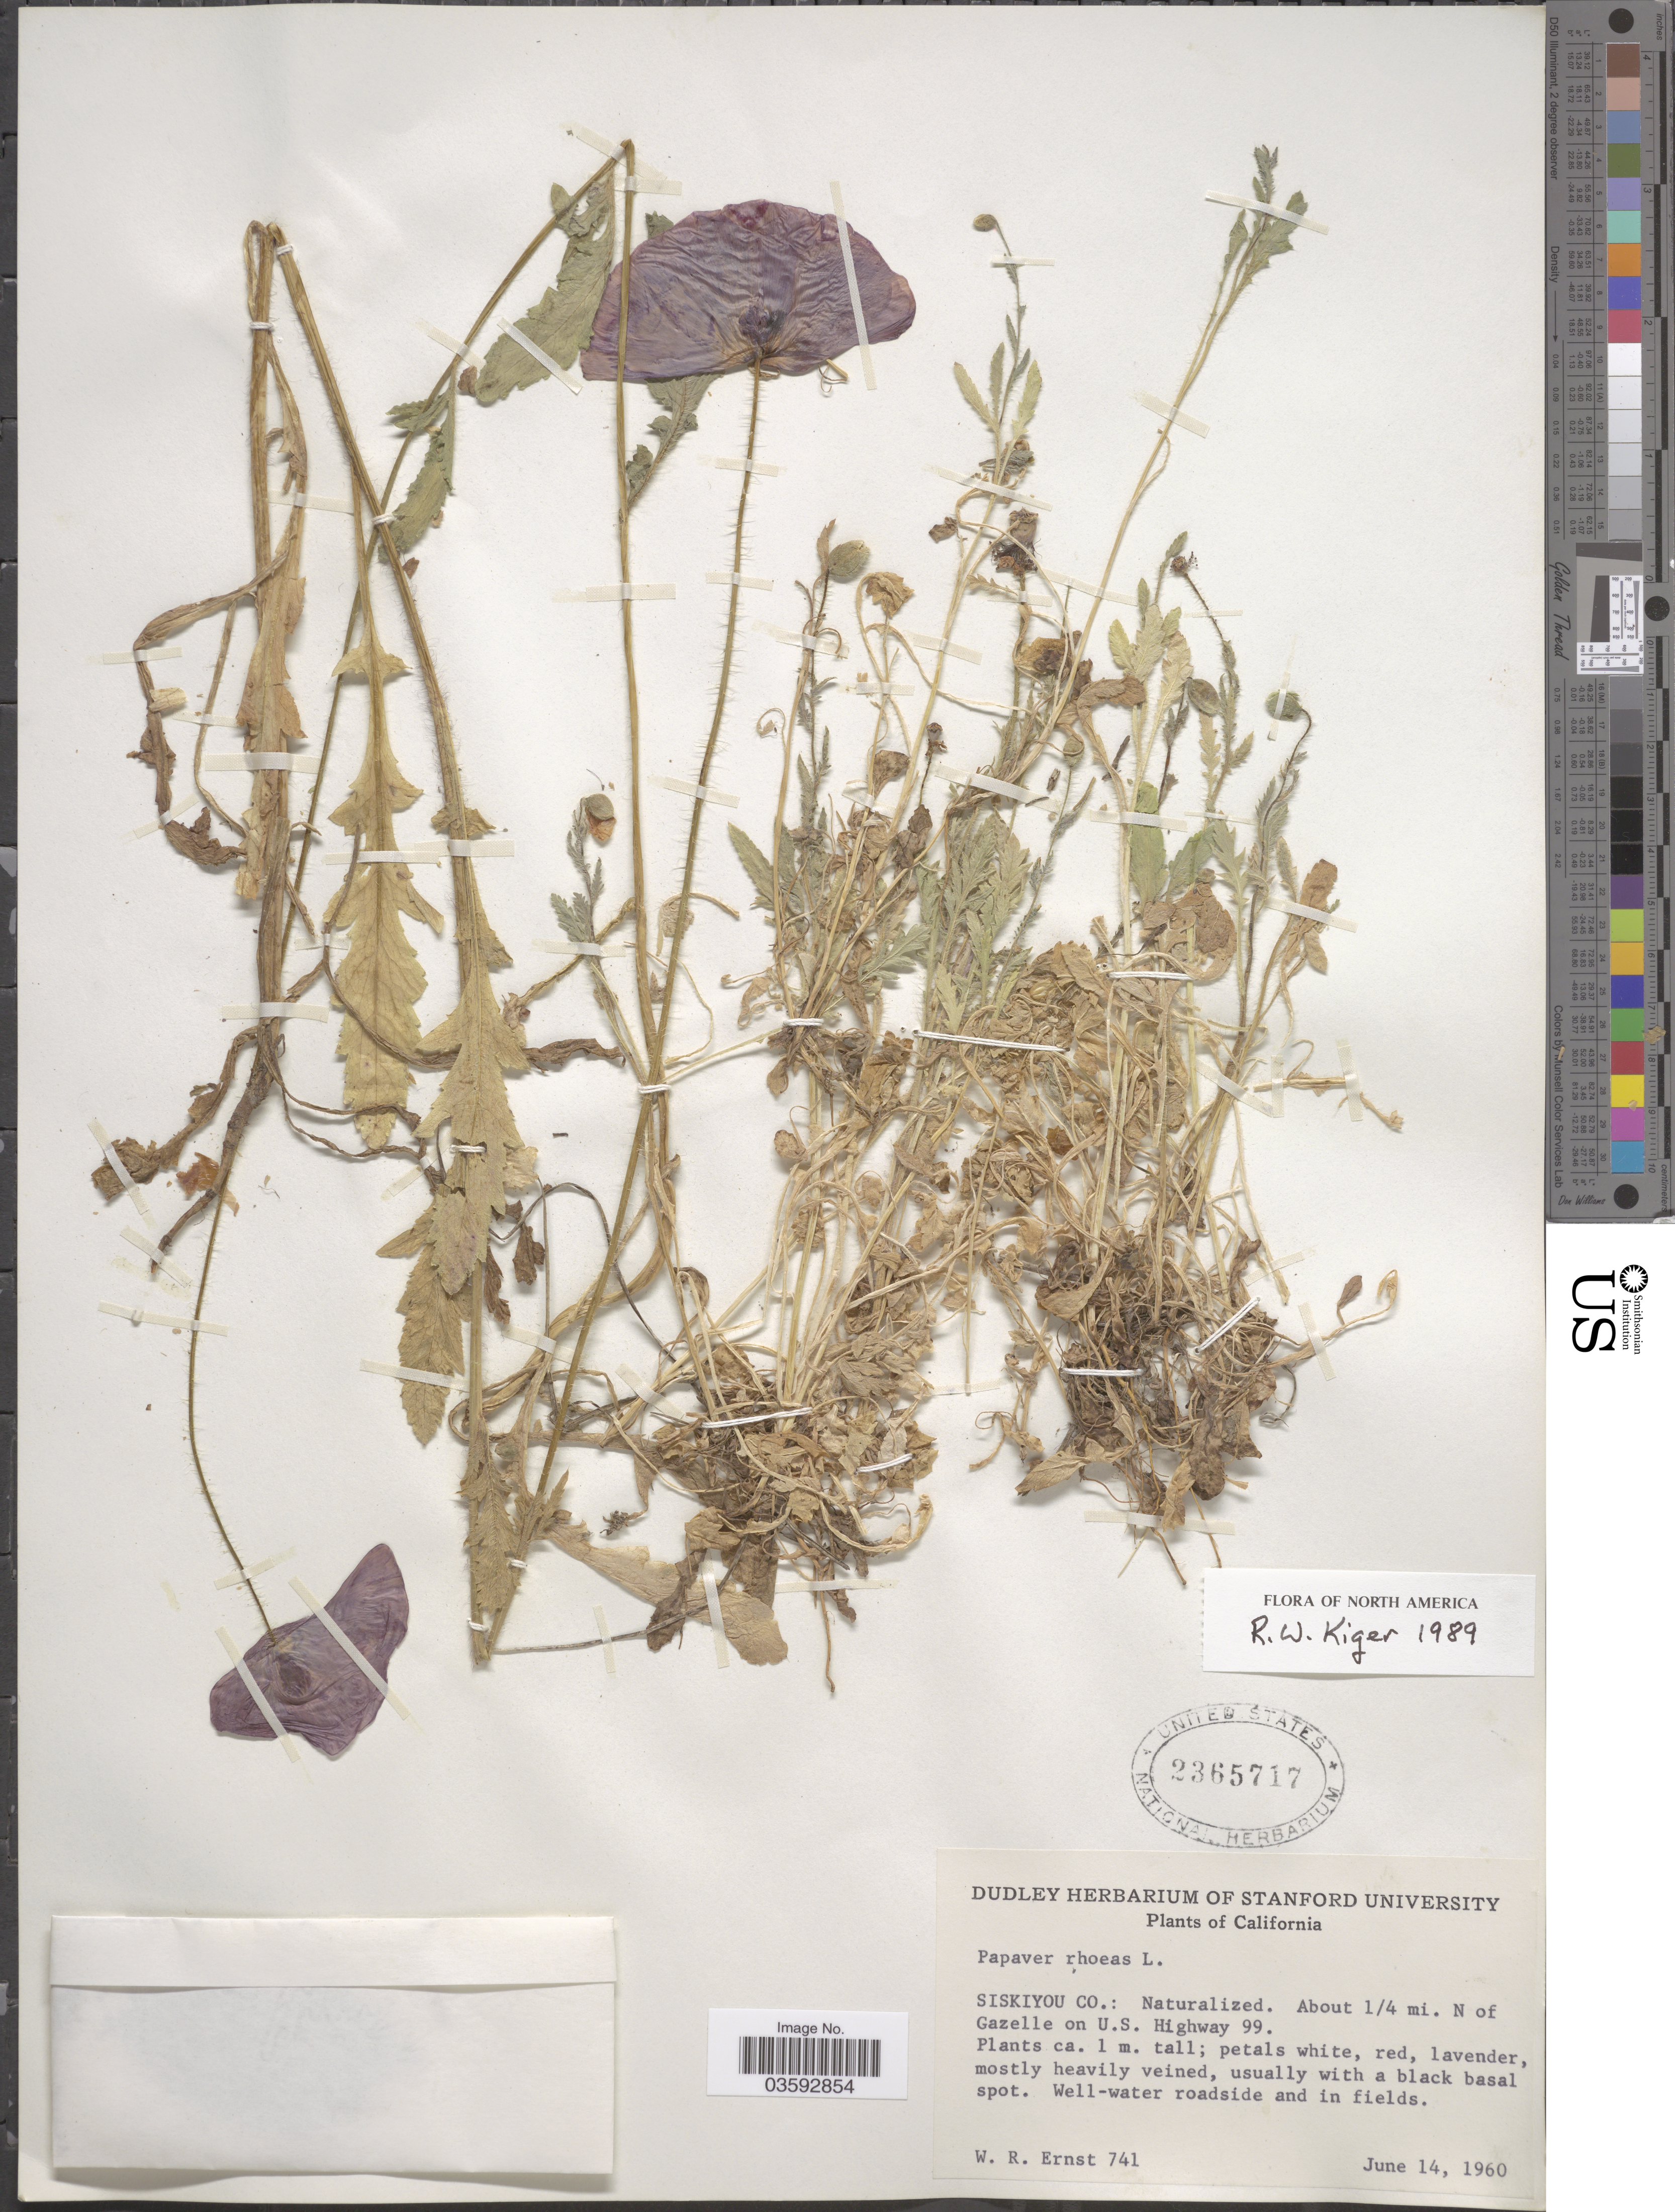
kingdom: Plantae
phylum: Tracheophyta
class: Magnoliopsida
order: Ranunculales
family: Papaveraceae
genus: Papaver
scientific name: Papaver rhoeas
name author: L.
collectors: W. R. Ernst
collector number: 741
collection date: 1960-06-14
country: United States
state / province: California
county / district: Siskiyou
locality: Siskiyou Co.: Naturalized. About ¼ mi. N of Gazelle on U.S. Highway 99.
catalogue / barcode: US 2365717